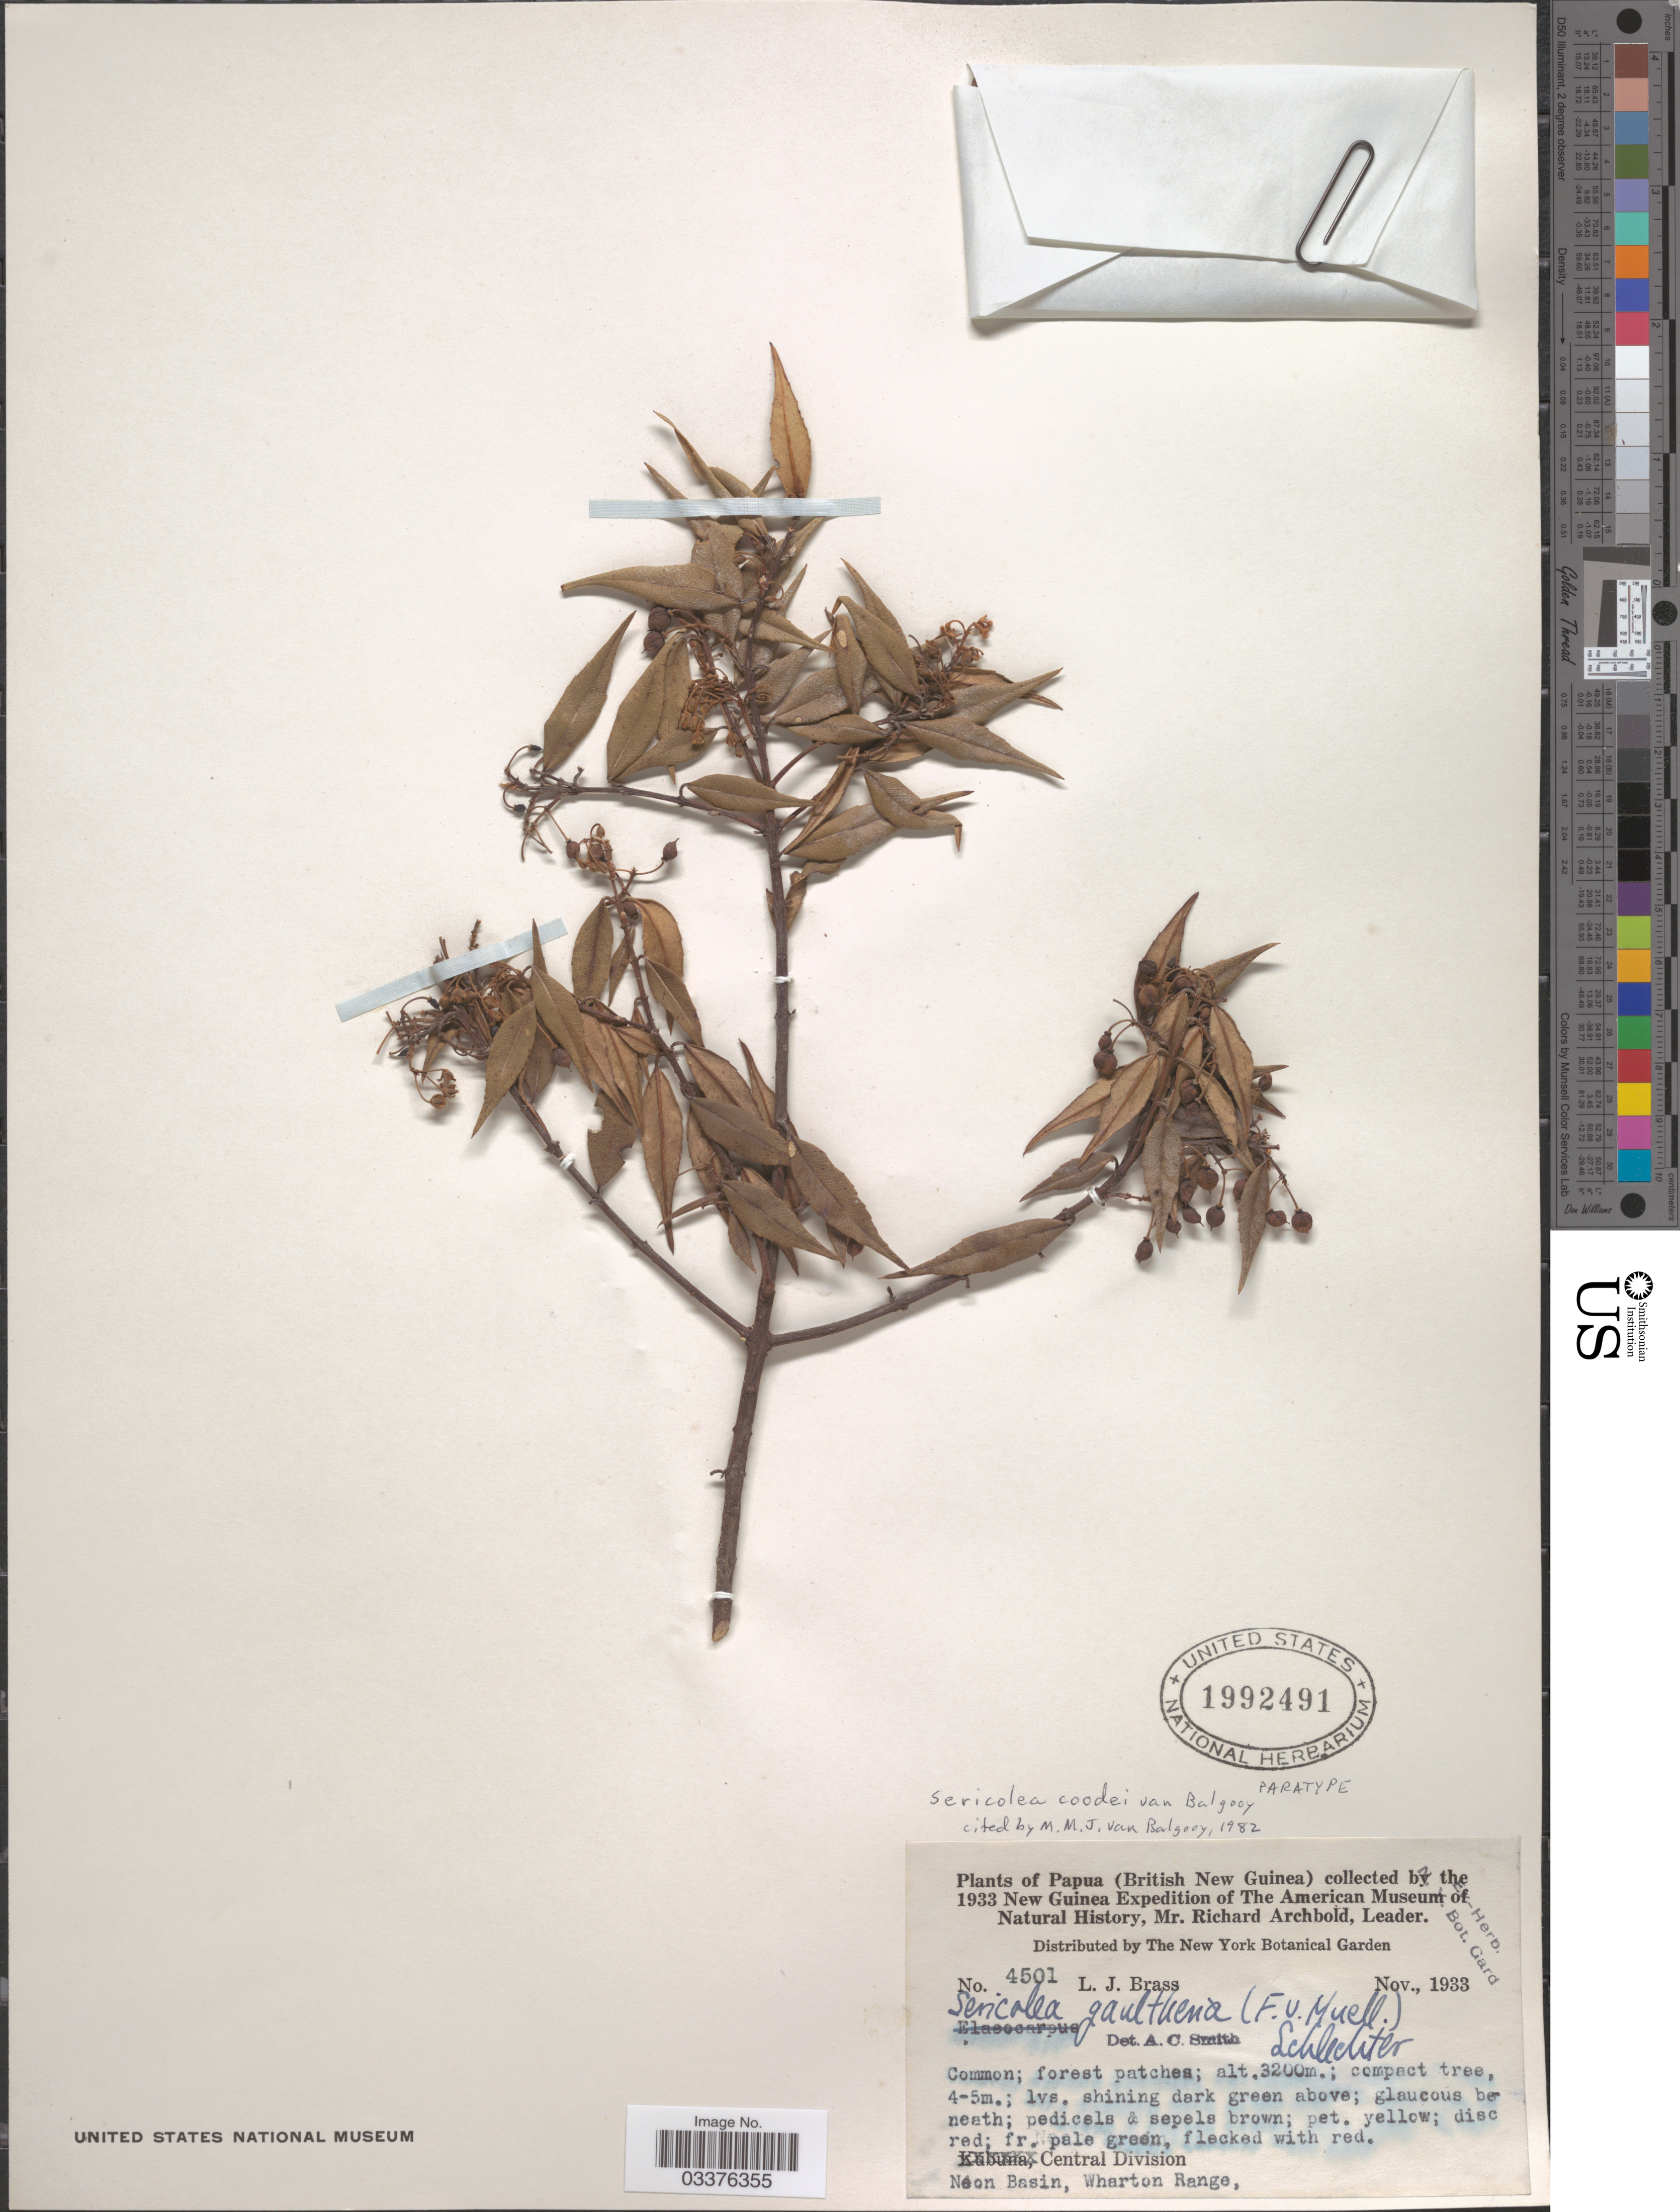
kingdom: Plantae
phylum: Tracheophyta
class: Magnoliopsida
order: Oxalidales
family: Elaeocarpaceae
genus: Sericolea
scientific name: Sericolea coodei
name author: Balgooy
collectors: L. J. Brass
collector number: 4501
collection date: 1933-11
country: Papua New Guinea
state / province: Central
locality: Papua (British New Guinea). Central Division. Neon Basin, Wharton Range.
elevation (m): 3200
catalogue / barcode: US 1992491